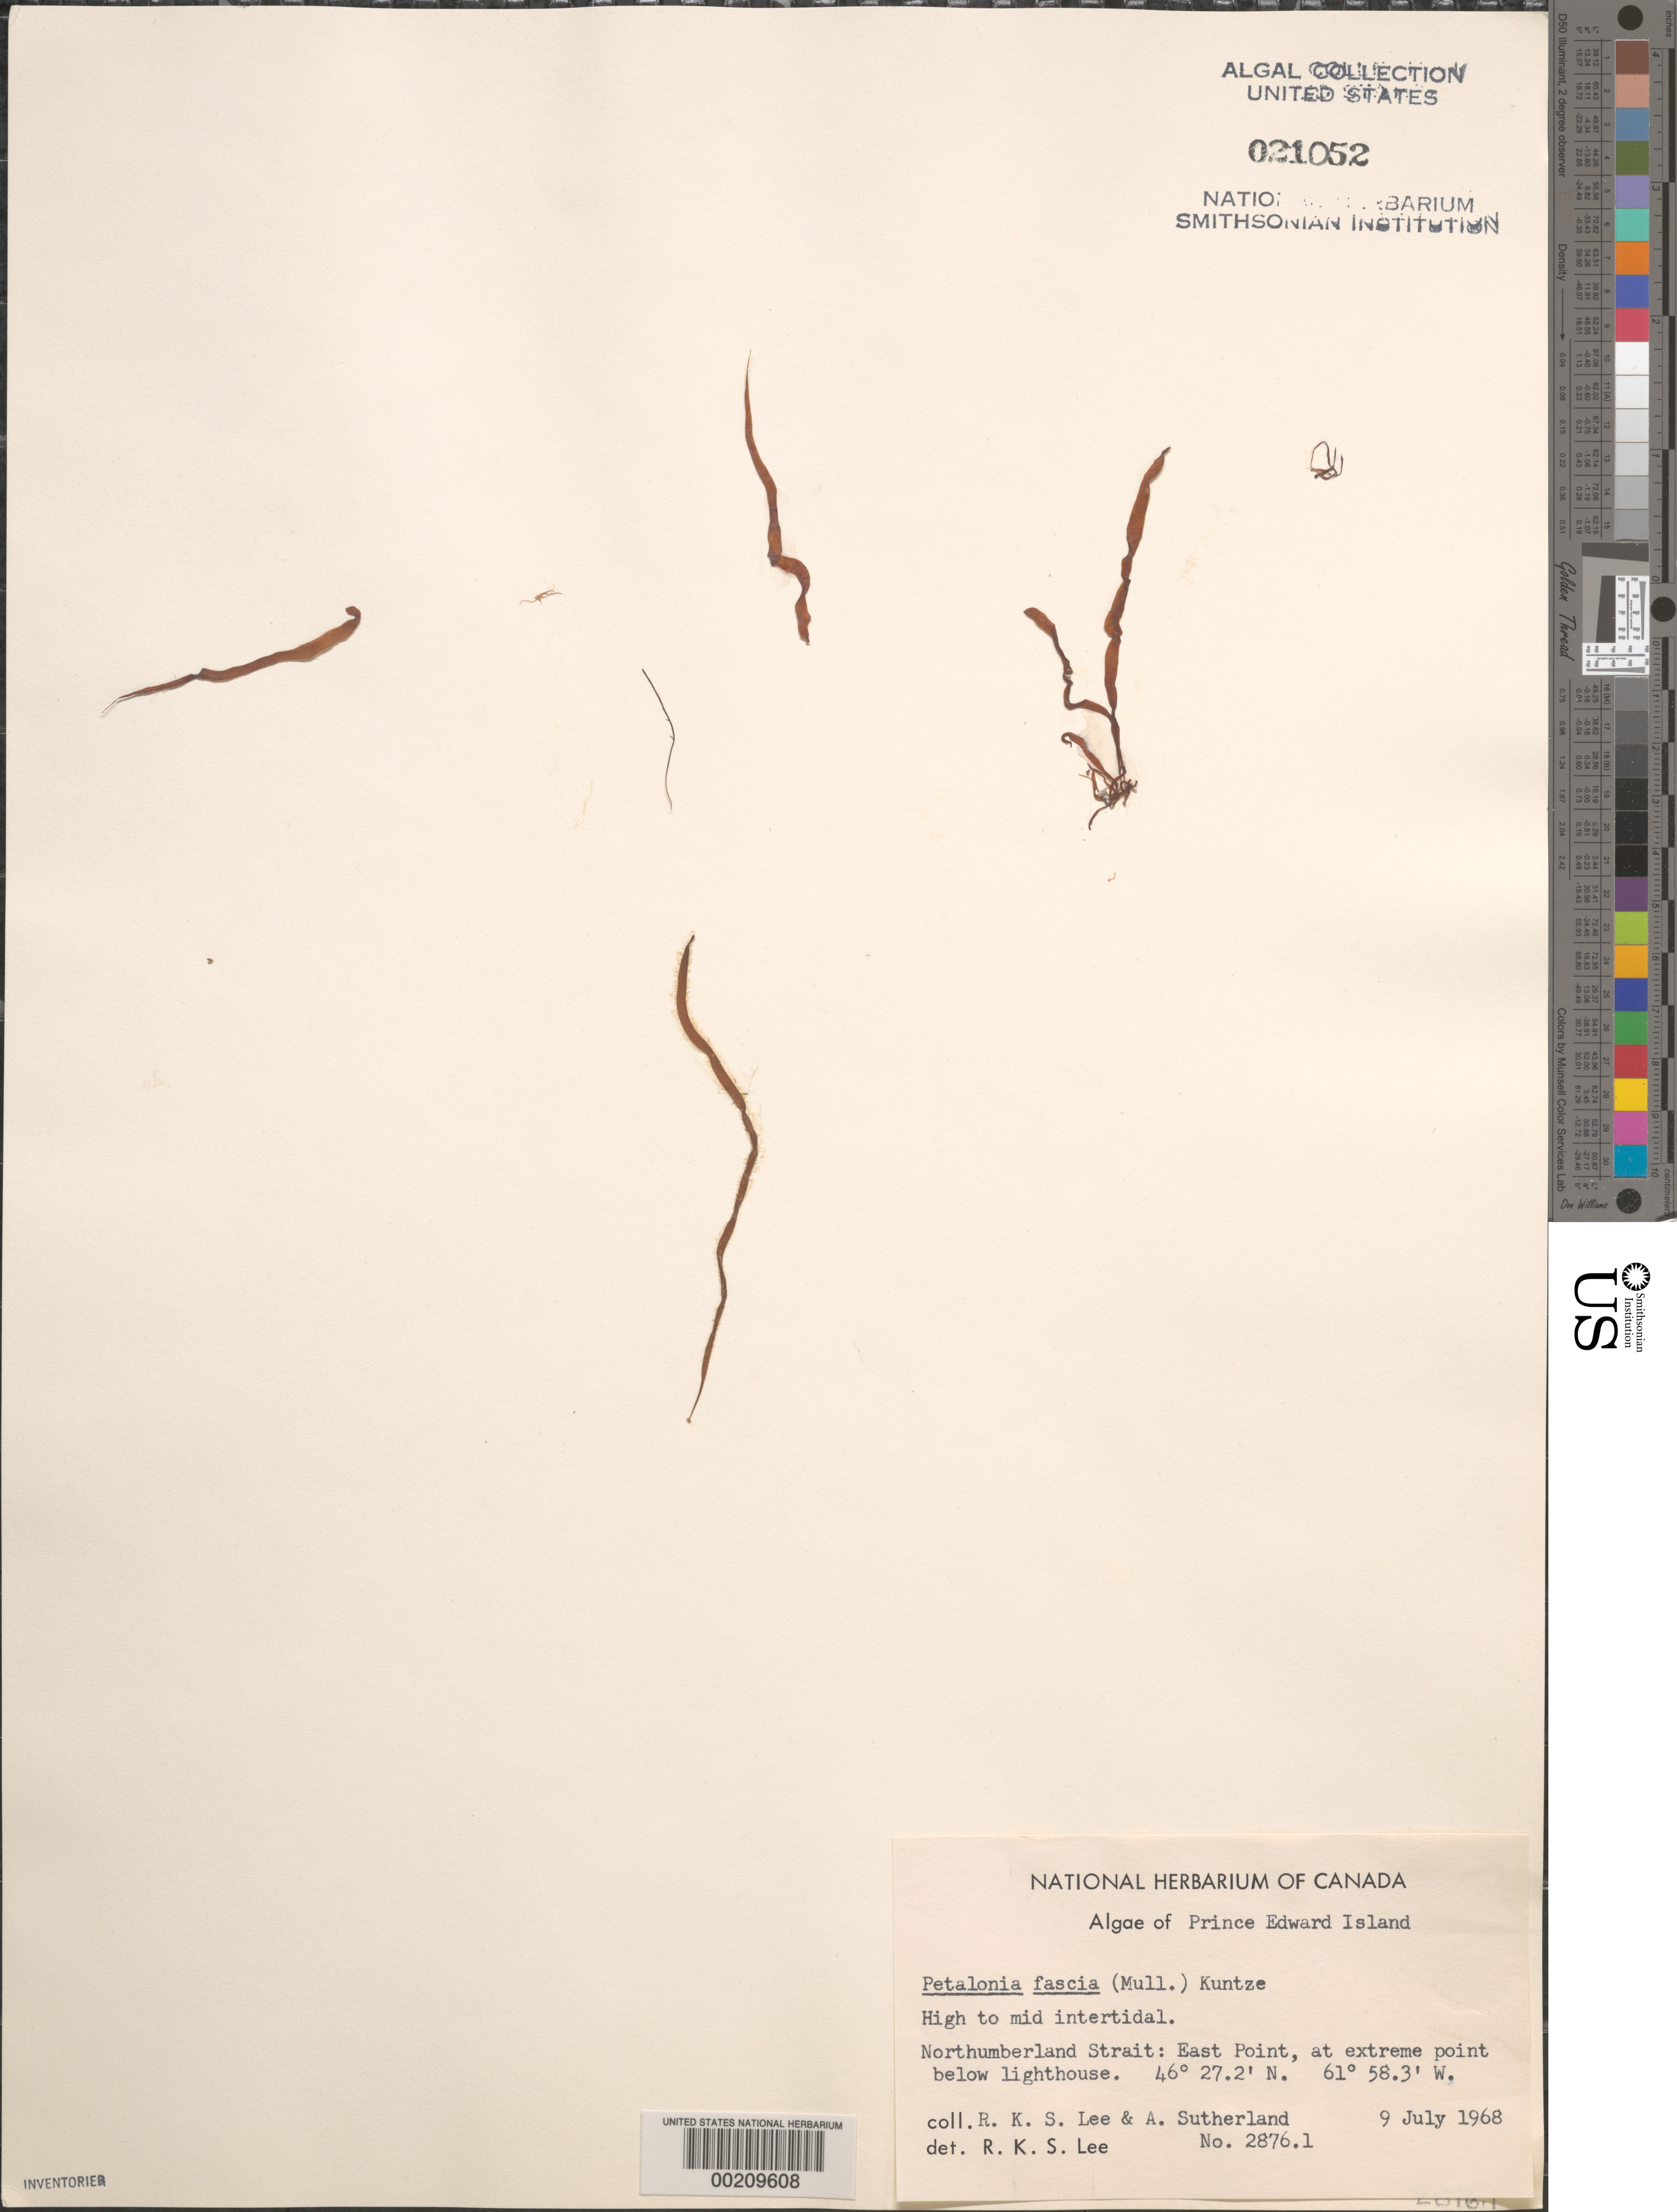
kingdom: Chromista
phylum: Ochrophyta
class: Phaeophyceae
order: Scytosiphonales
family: Scytosiphonaceae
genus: Petalonia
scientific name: Petalonia fascia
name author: (O.F. Müller) Kuntze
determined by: Lee, R. K. S.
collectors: R. Lee & A. Sutherland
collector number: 2876.1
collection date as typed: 09 Jul 1968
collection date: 1968-07-09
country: Canada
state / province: Prince Edward Island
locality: East point, northumberland strait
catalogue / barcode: US 21052